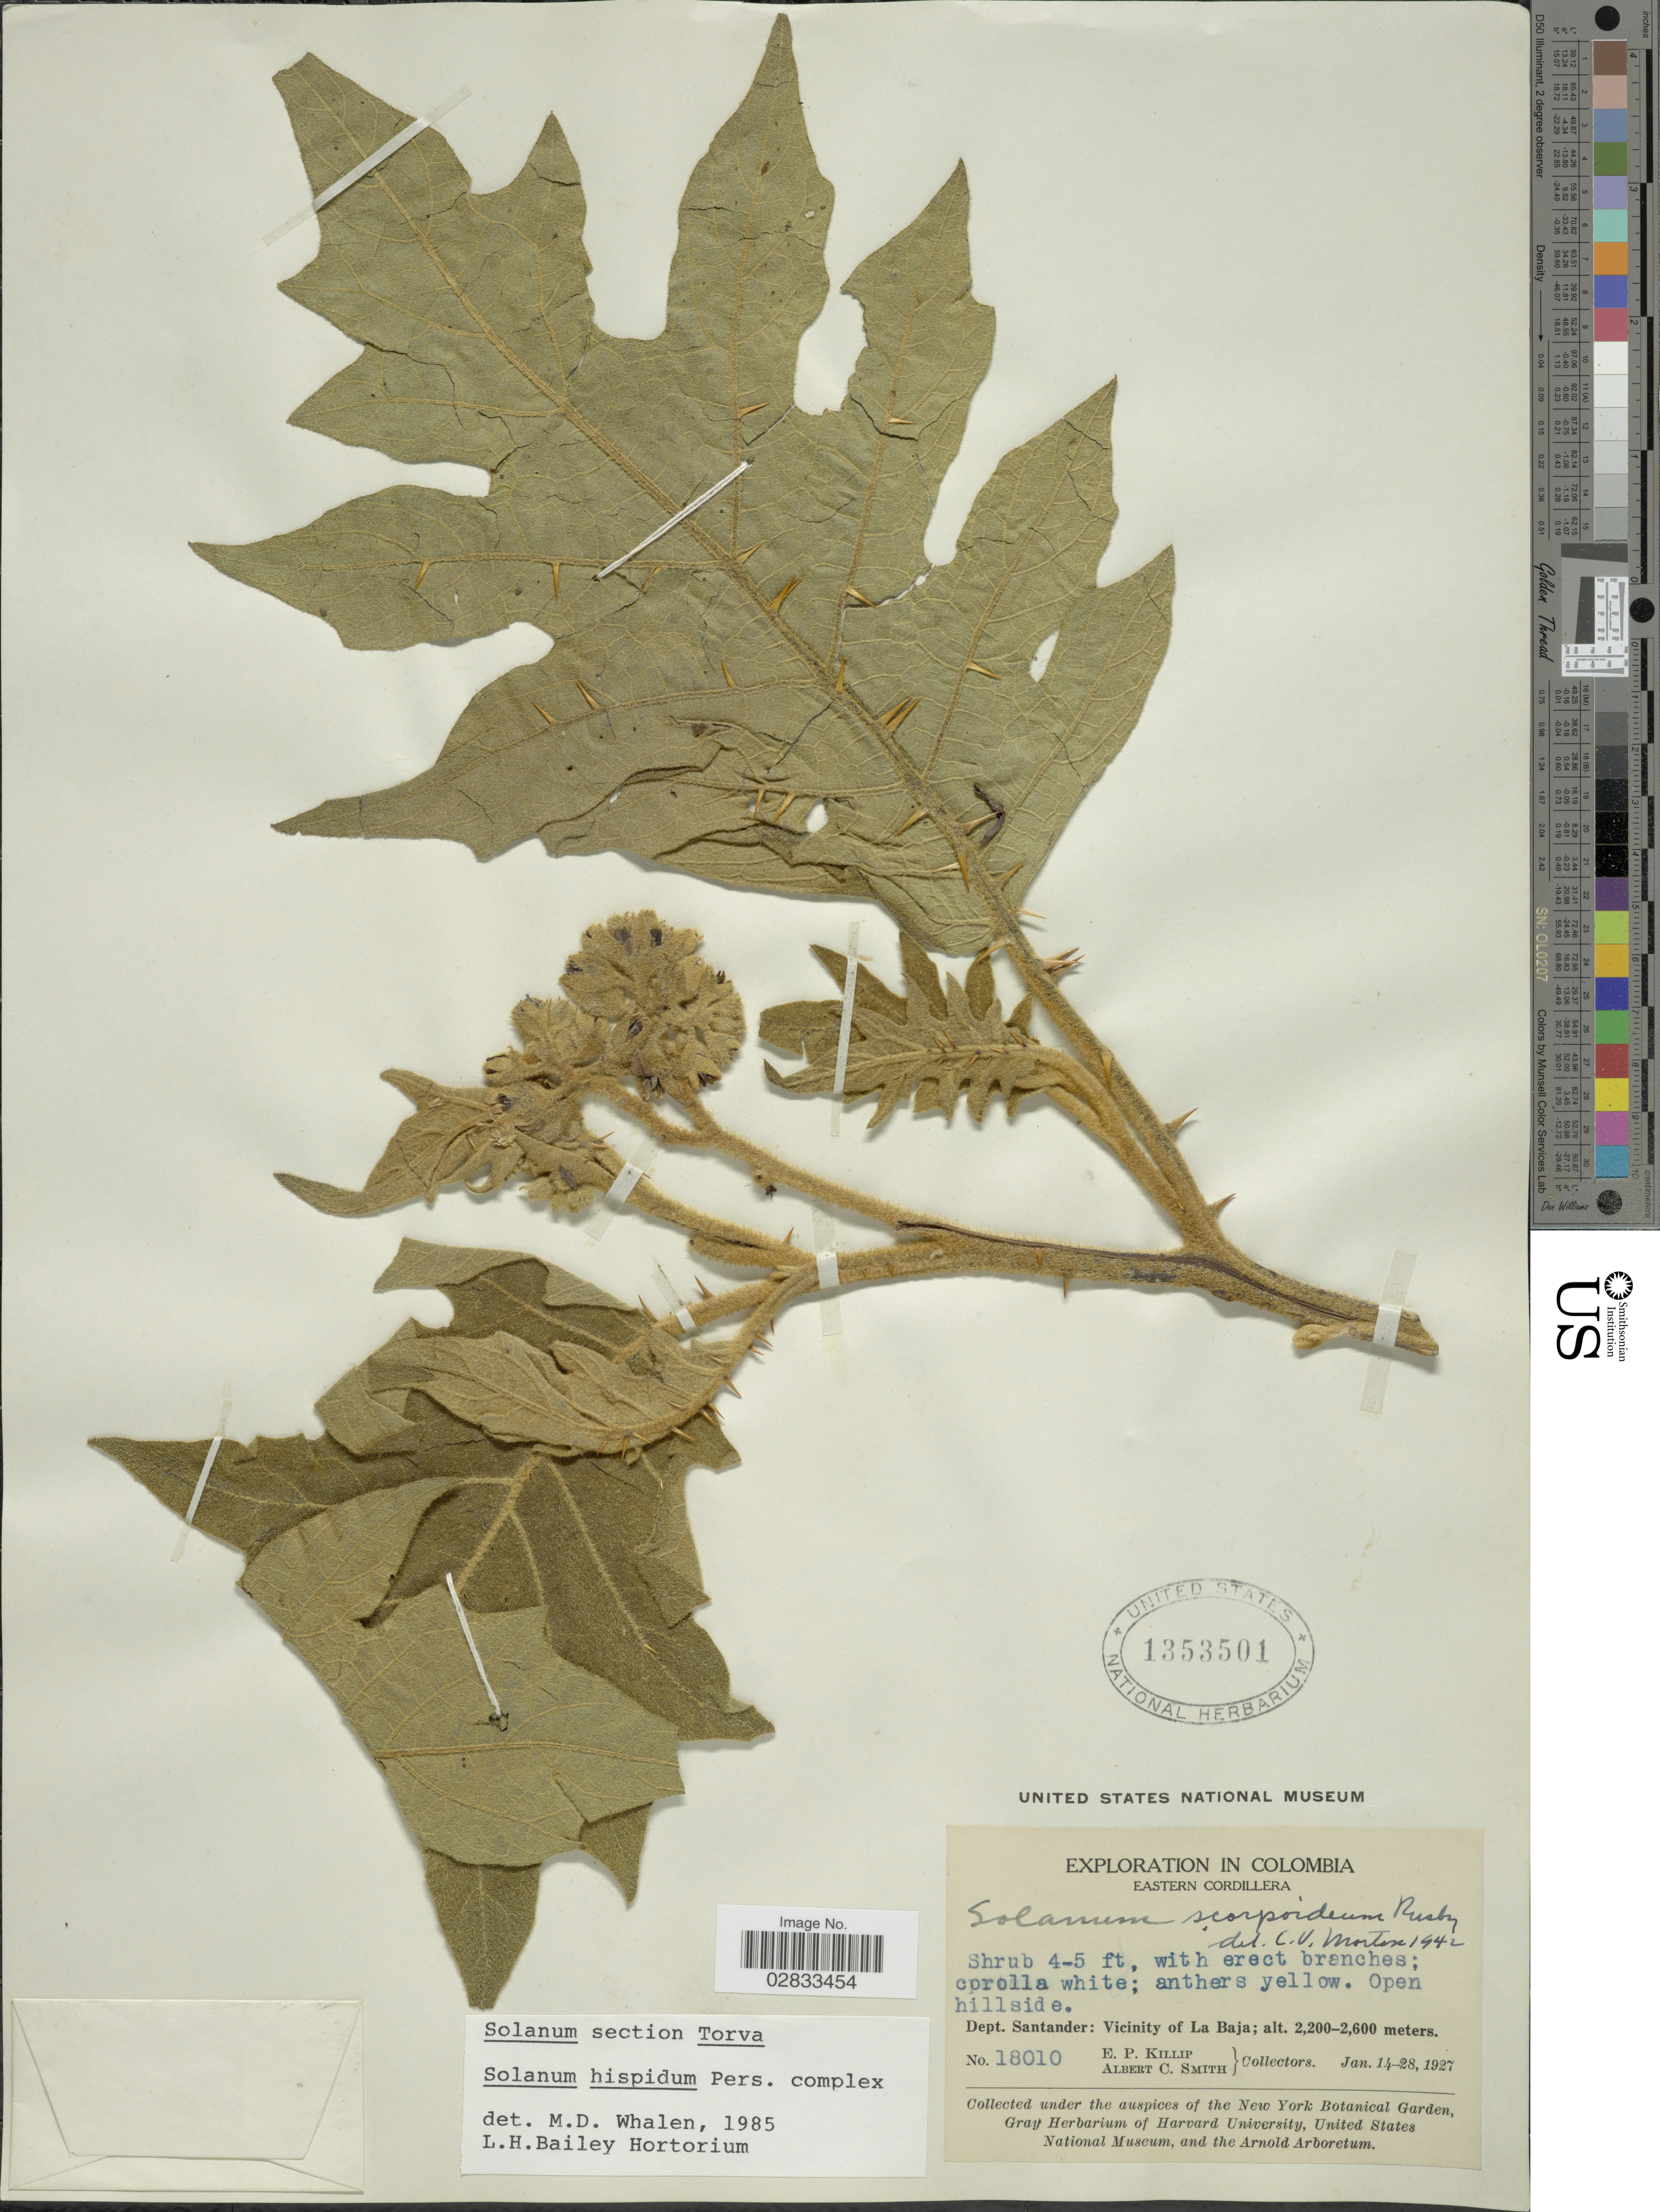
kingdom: Plantae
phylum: Tracheophyta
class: Magnoliopsida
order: Solanales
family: Solanaceae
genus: Solanum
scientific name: Solanum hispidum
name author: Pers.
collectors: E. P. Killip & A. C. Smith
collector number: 18010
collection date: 1927-01-14/1927-01-28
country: Colombia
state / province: Santander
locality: Dept. Santander: Vicinity of La Baja. Eastern Cordillera.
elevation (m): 2200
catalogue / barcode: US 1353501